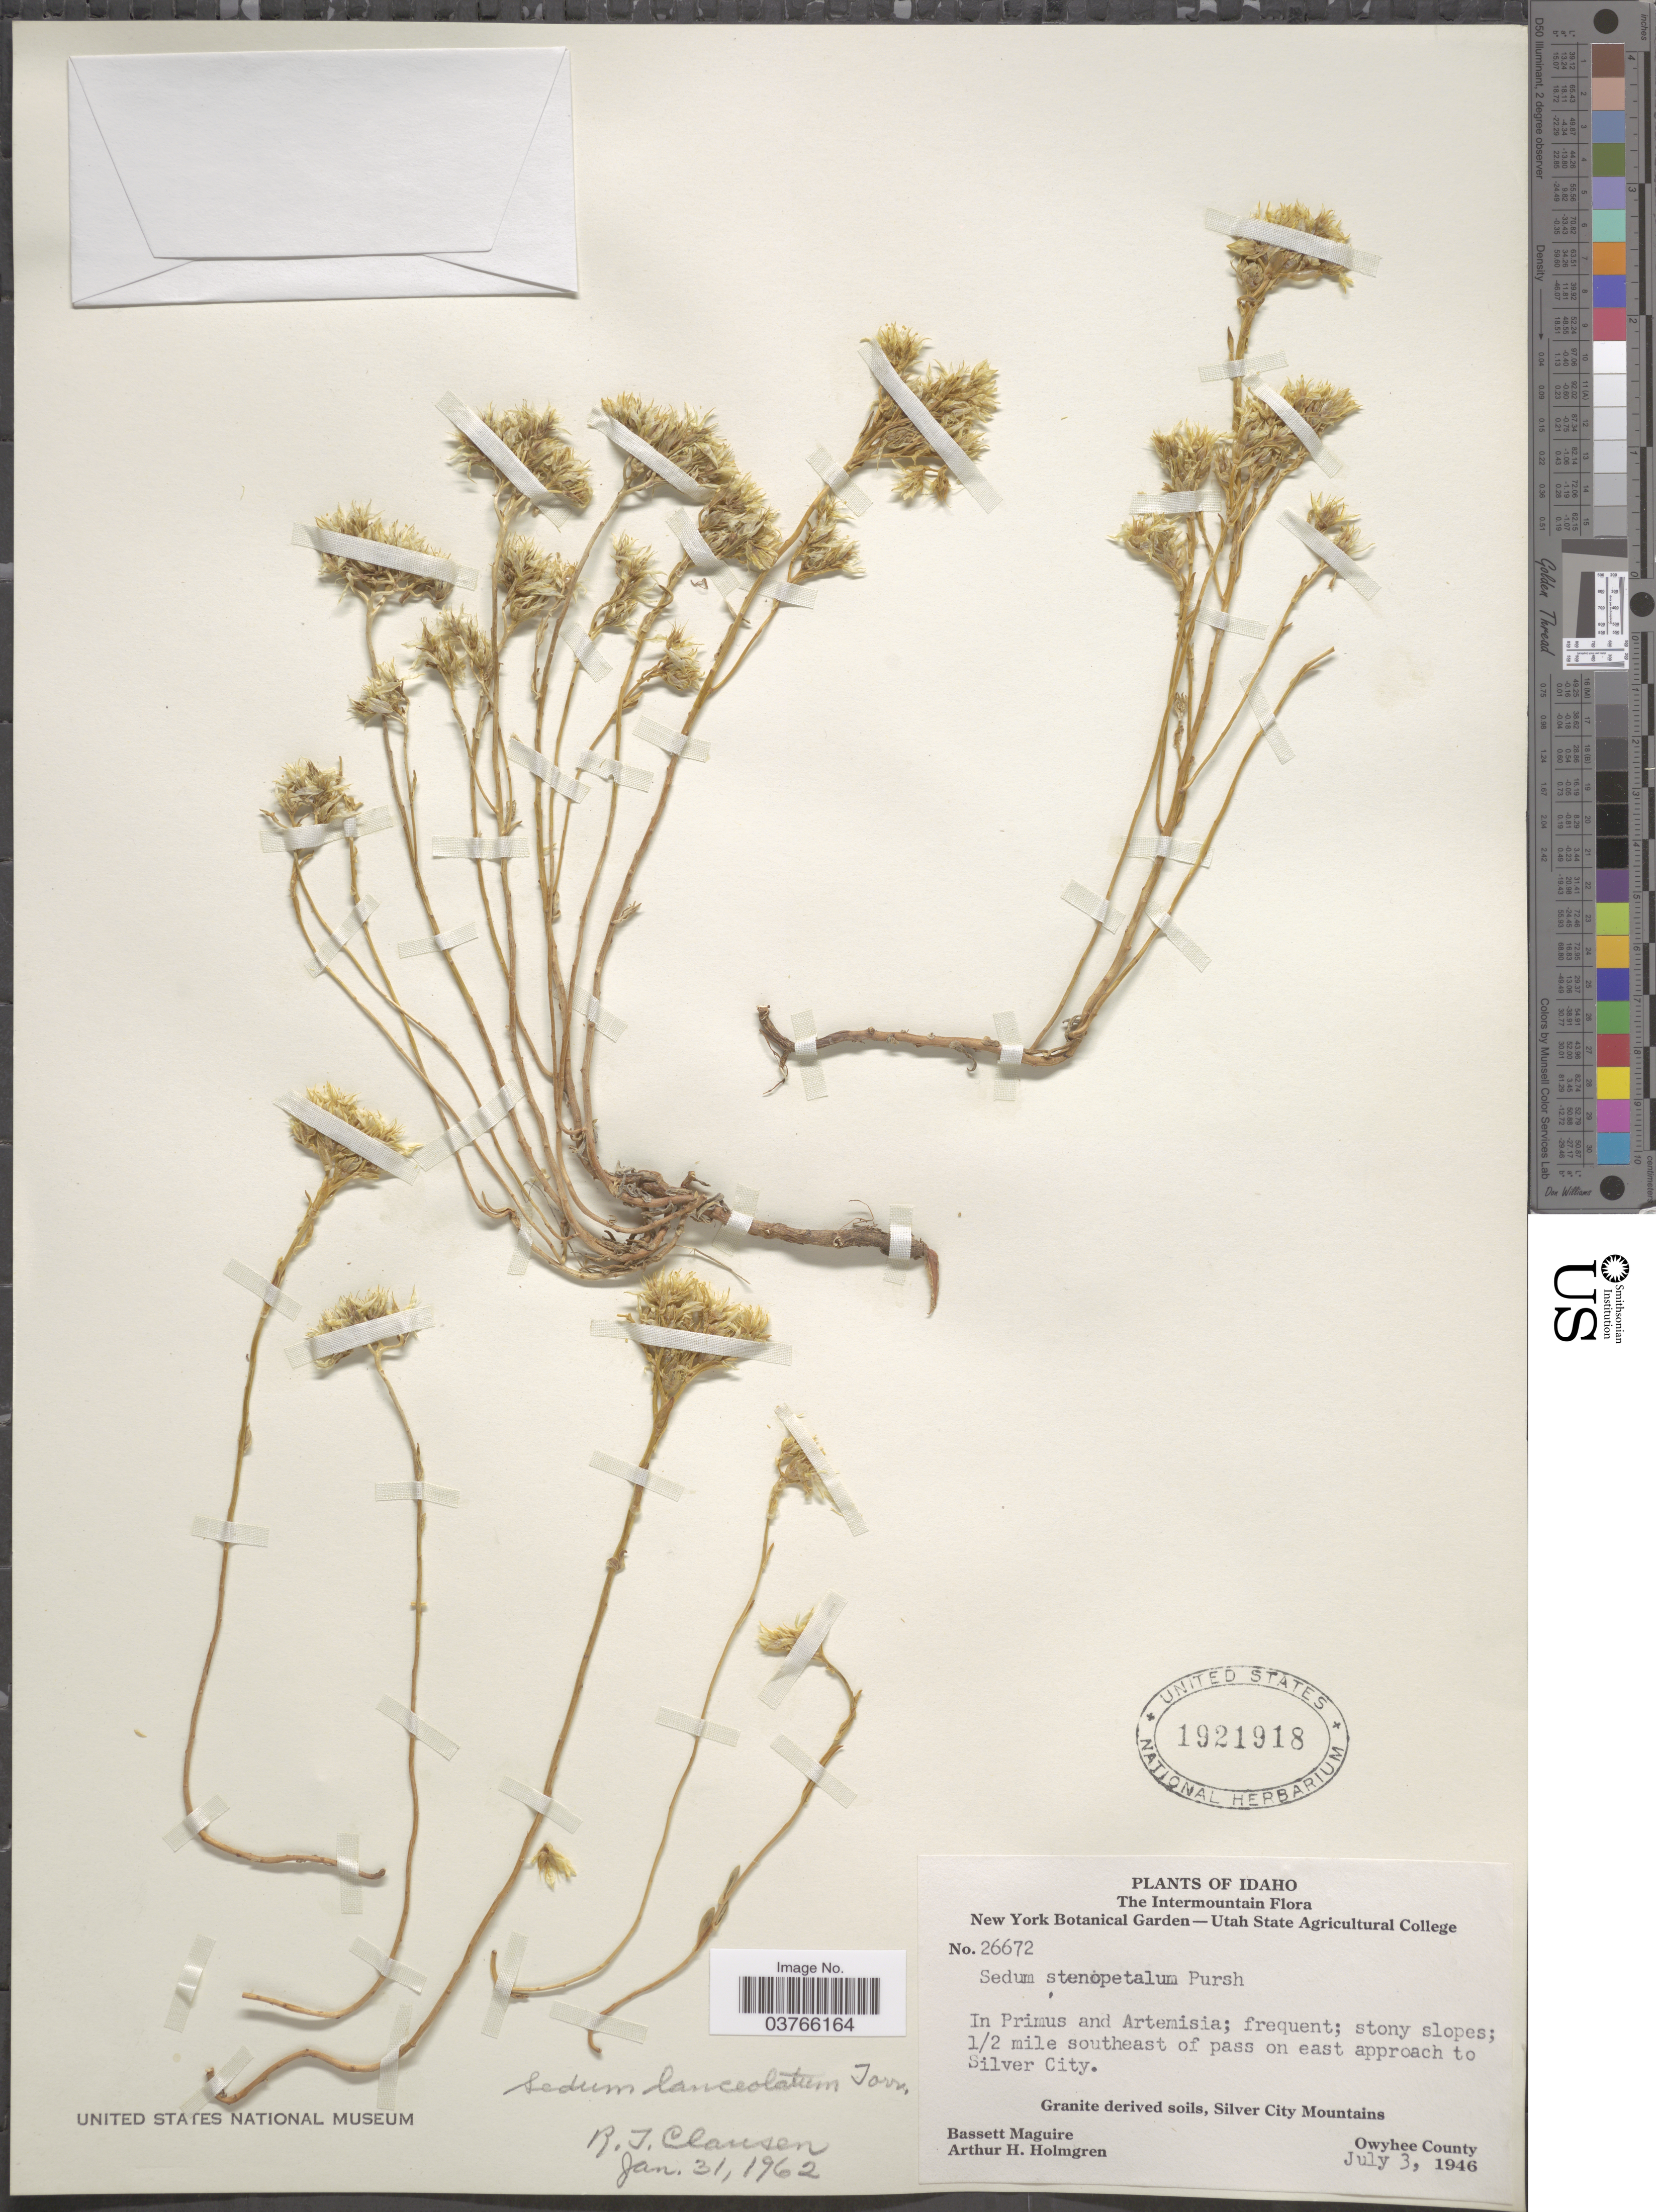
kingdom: Plantae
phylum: Tracheophyta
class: Magnoliopsida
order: Saxifragales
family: Crassulaceae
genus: Sedum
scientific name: Sedum lanceolatum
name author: Torr.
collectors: B. Maguire & A. H. Holmgren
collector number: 26672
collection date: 1946-07-03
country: United States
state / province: Idaho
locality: The Intermountain. ½ mile southeast of pass on east approach to Silver City. Silver City Mountains, Owyhee County.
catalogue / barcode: US 1921918